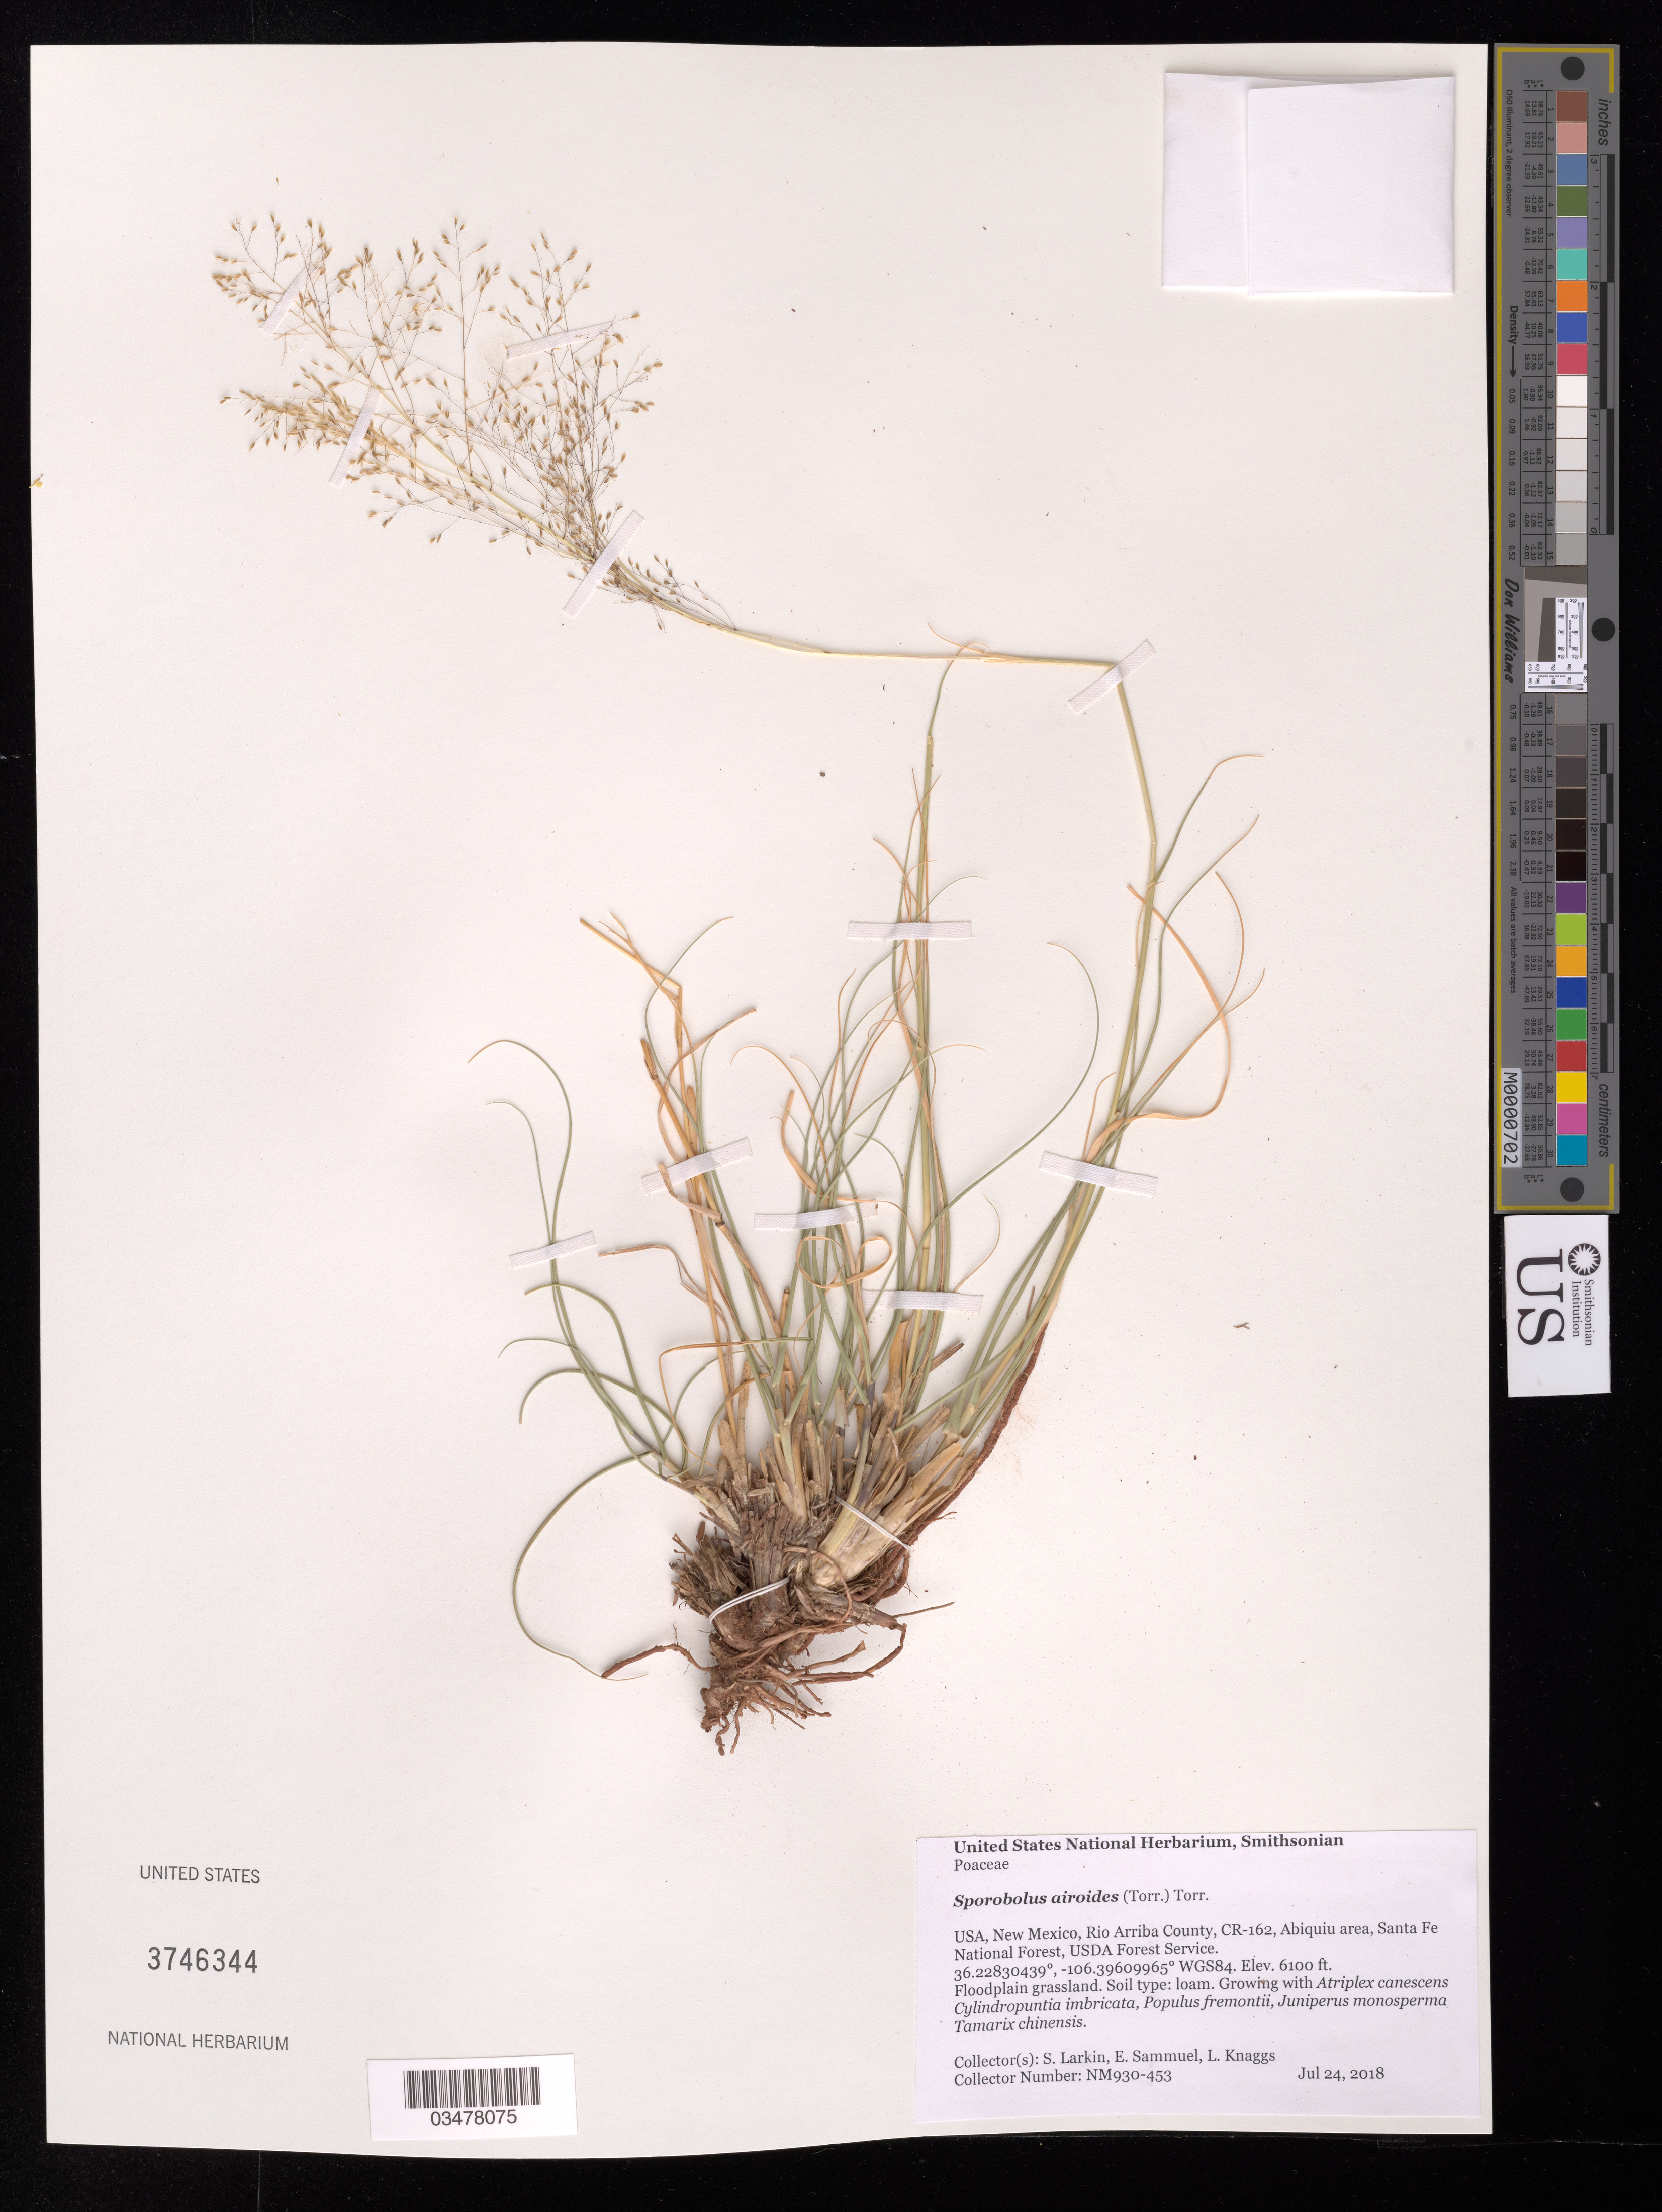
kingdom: Plantae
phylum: Tracheophyta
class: Liliopsida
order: Poales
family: Poaceae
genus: Sporobolus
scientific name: Sporobolus airoides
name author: (Torr.) Torr.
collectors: S. Larkin, E. Samuel & L. Knaggs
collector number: NM930-453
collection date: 2018-07-24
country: United States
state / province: New Mexico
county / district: Rio Arriba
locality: Abiquiu, CR-162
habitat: Loam soil. Floodplain grassland. Atriplex canescens, Populus fremontii, Tamarix chinensis, etc.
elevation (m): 1859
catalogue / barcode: US 3746344